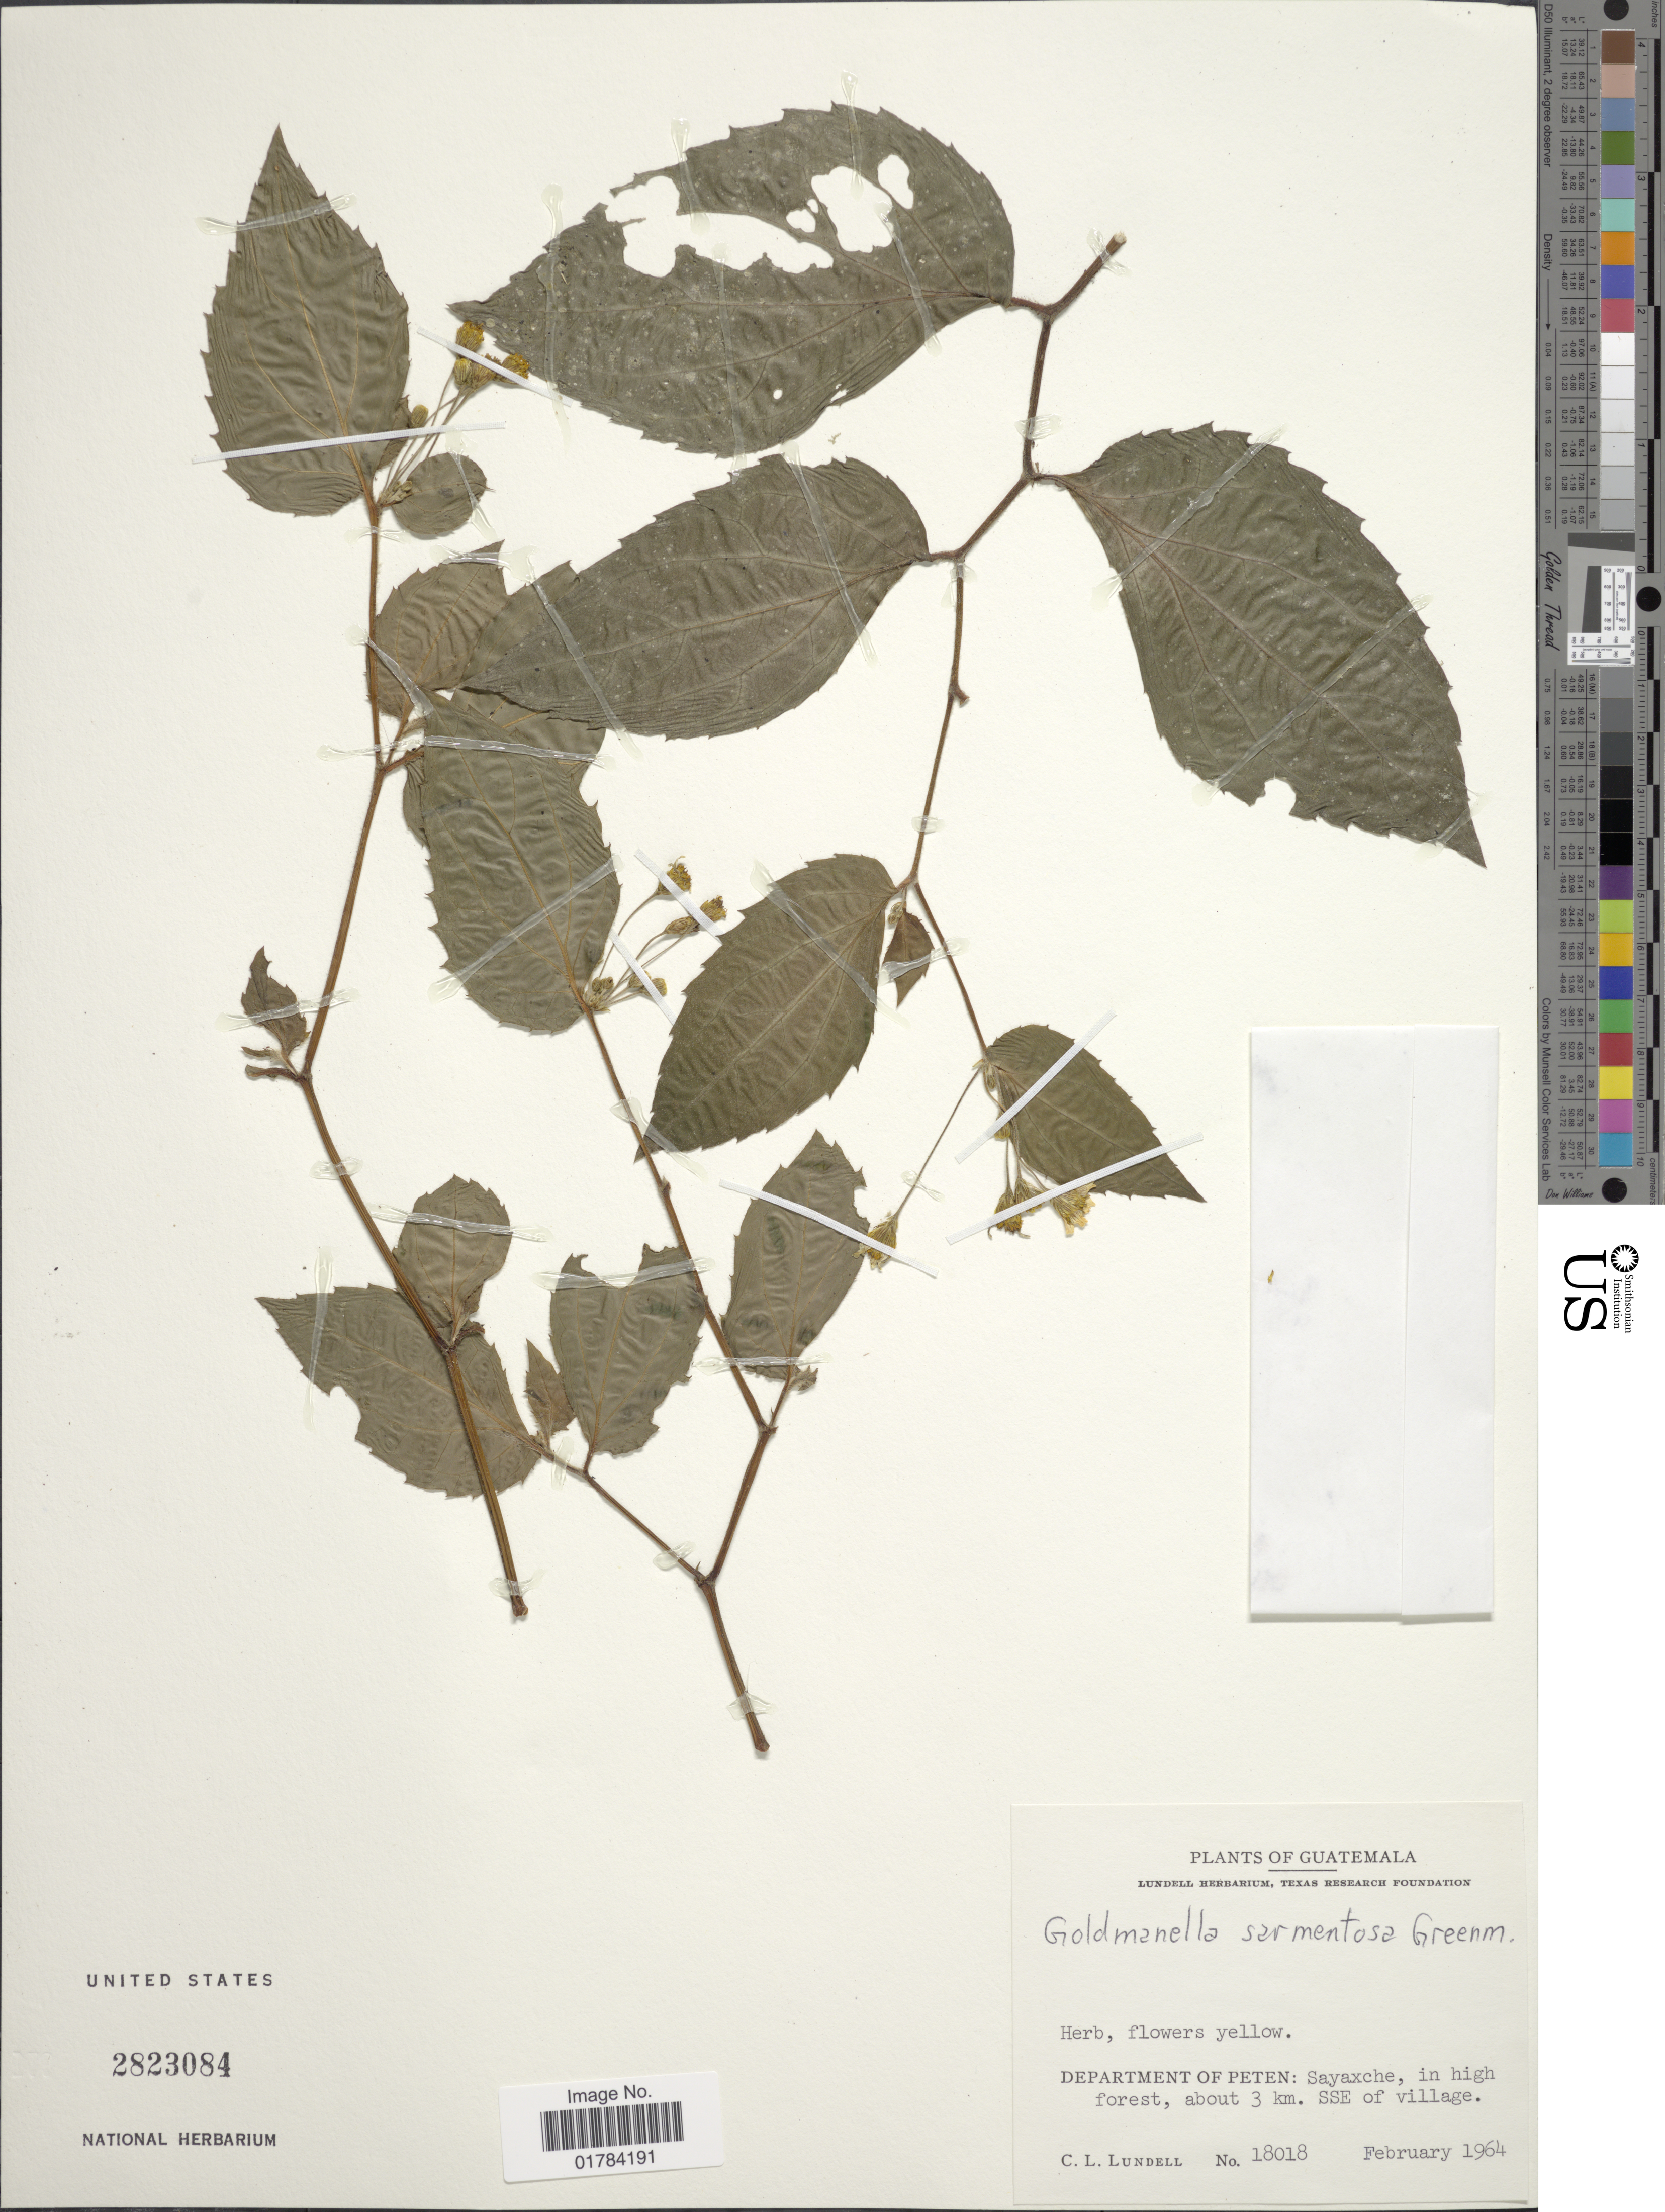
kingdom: Plantae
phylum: Tracheophyta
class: Magnoliopsida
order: Asterales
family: Asteraceae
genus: Goldmanella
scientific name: Goldmanella sarmentosa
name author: Greenm.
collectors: C. L. Lundell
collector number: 18018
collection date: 1964-02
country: Guatemala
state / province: El Petén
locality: Sayaxche, in high forest, about 3 km. SSE of village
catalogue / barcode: US 2823084